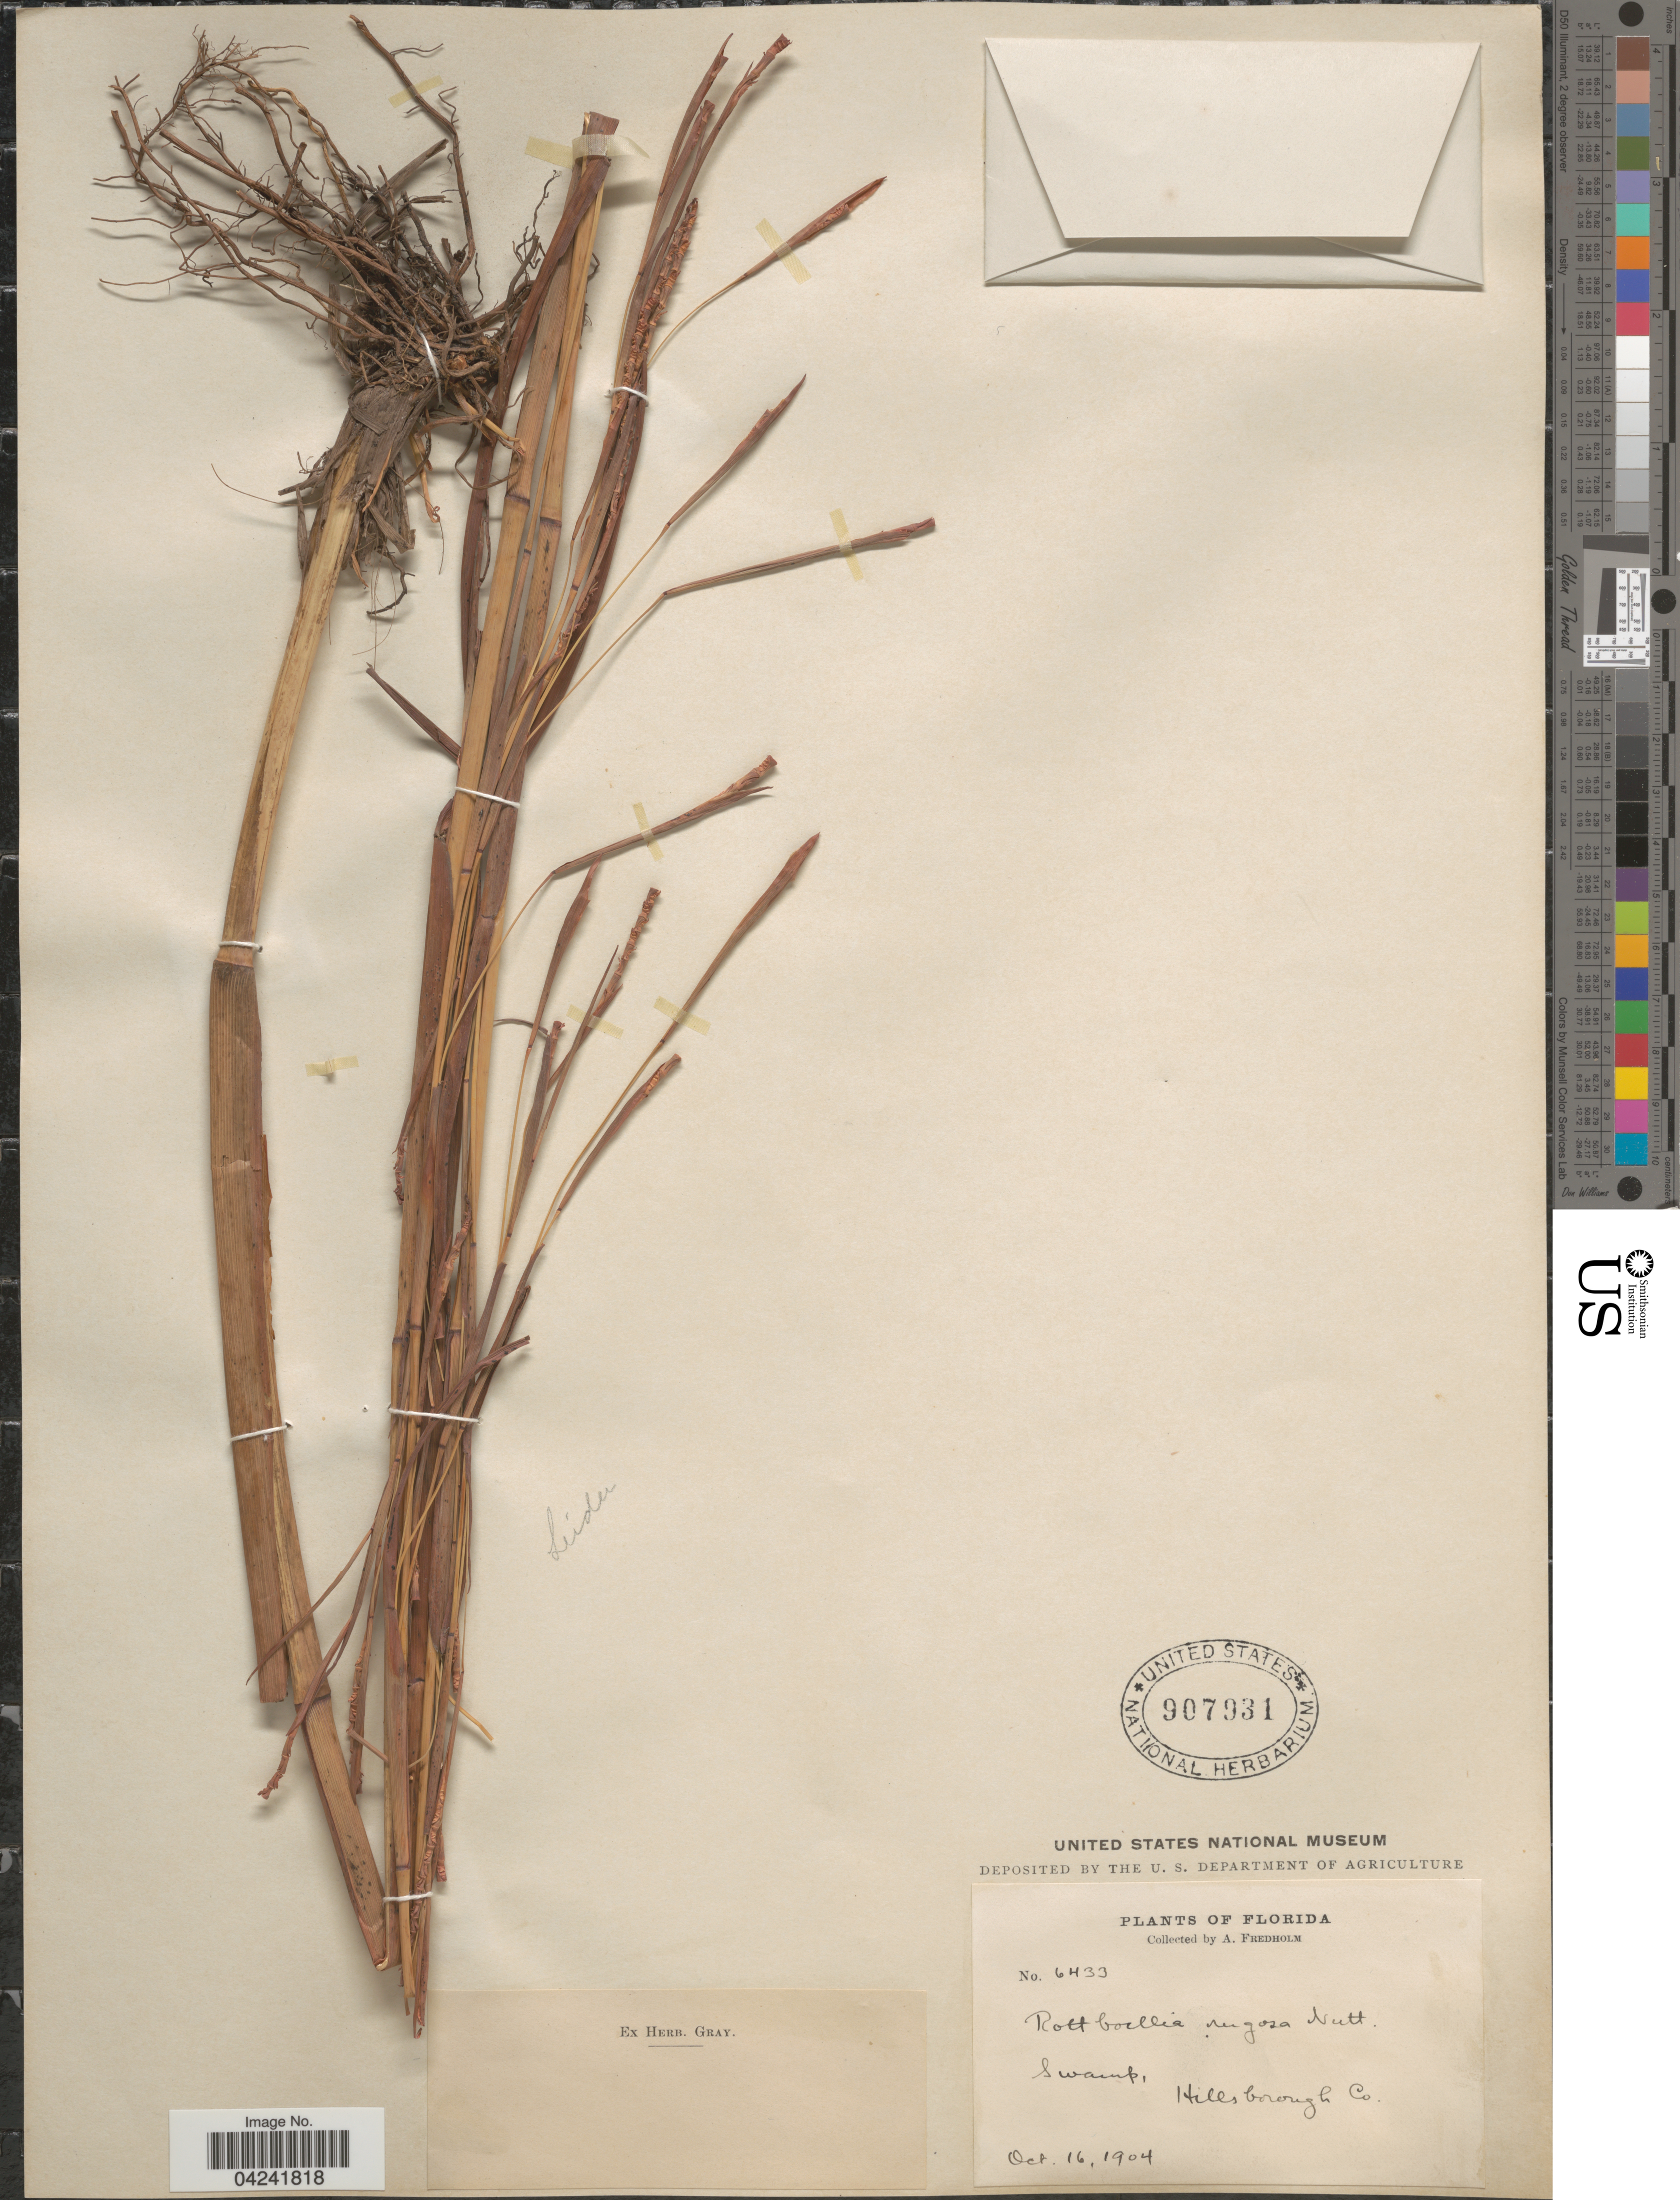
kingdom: Plantae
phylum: Tracheophyta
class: Liliopsida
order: Poales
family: Poaceae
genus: Mnesithea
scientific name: Mnesithea rugosa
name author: (Nutt.) de Koning & Sosef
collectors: A. Fredholm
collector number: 6433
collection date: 1904-10-16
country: United States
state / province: Florida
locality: Swamp, Hillsborough Co.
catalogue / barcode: US 907931